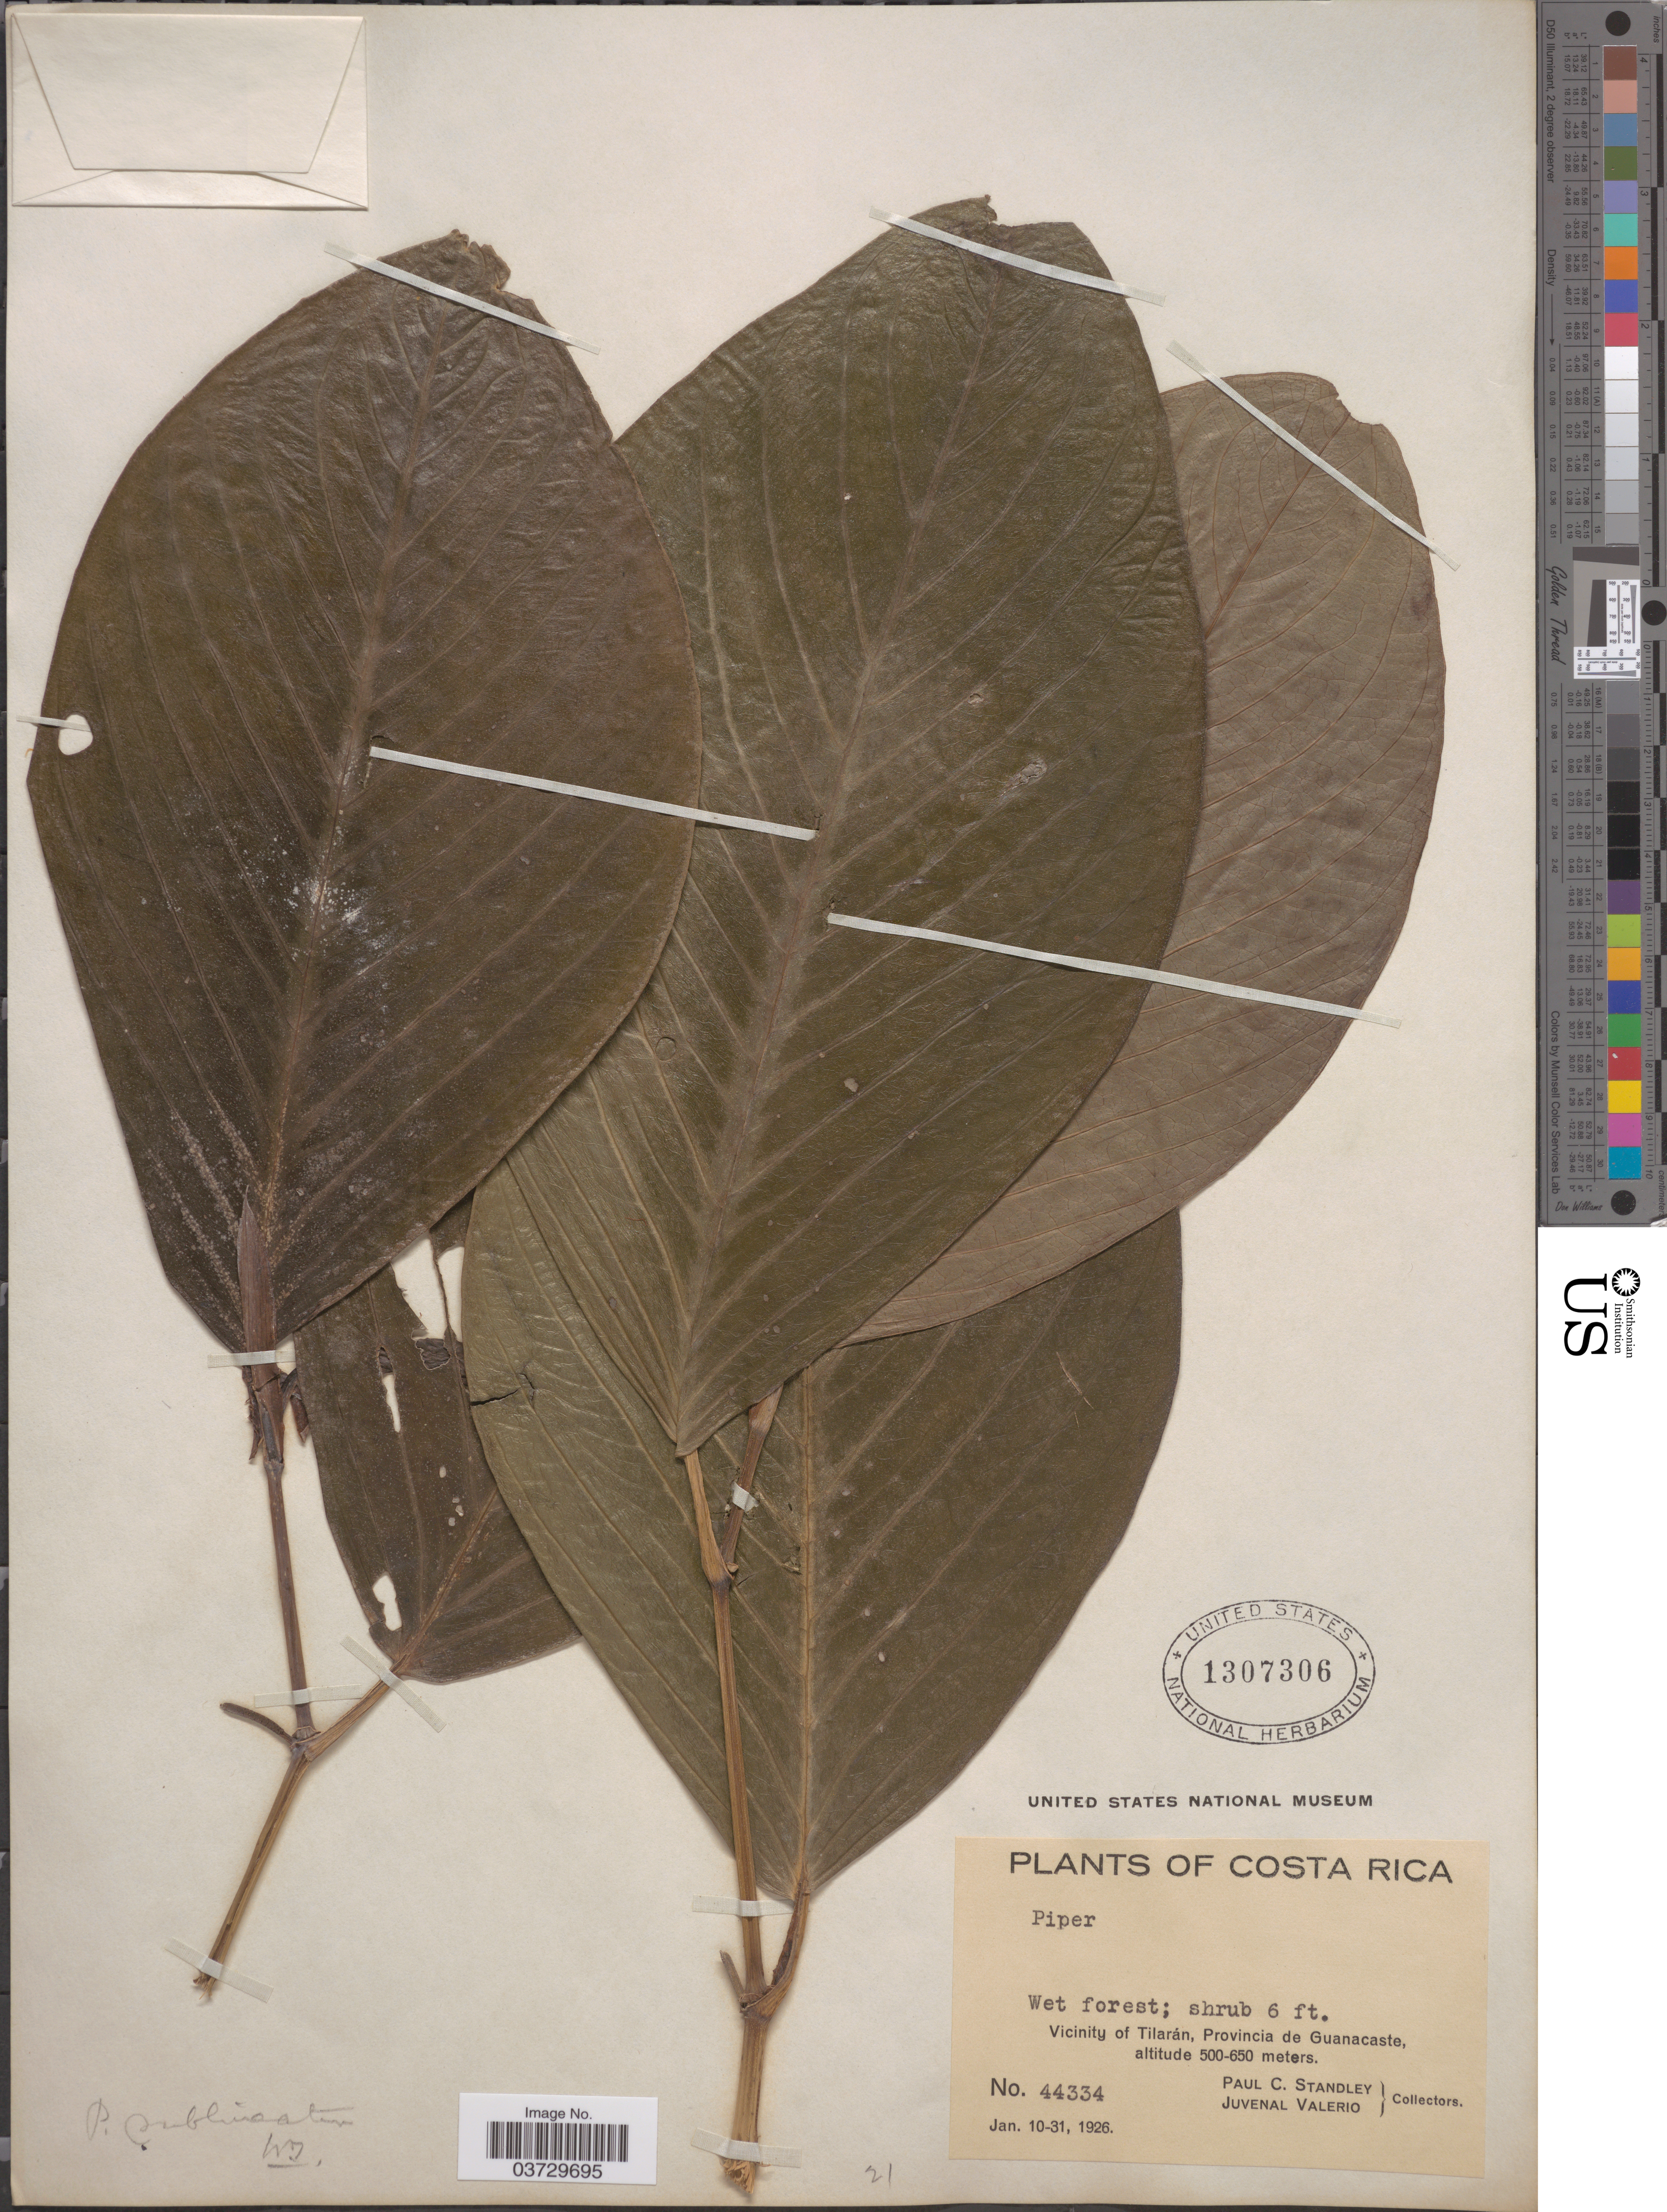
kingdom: Plantae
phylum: Tracheophyta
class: Magnoliopsida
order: Piperales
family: Piperaceae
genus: Piper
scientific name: Piper sublineatum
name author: Kuntze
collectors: P. C. Standley & J. Valerio R.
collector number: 44334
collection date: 1926-01-10/1926-01-31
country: Costa Rica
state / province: Guanacaste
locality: Vicinity of Tilarán.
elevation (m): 500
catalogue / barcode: US 1307306